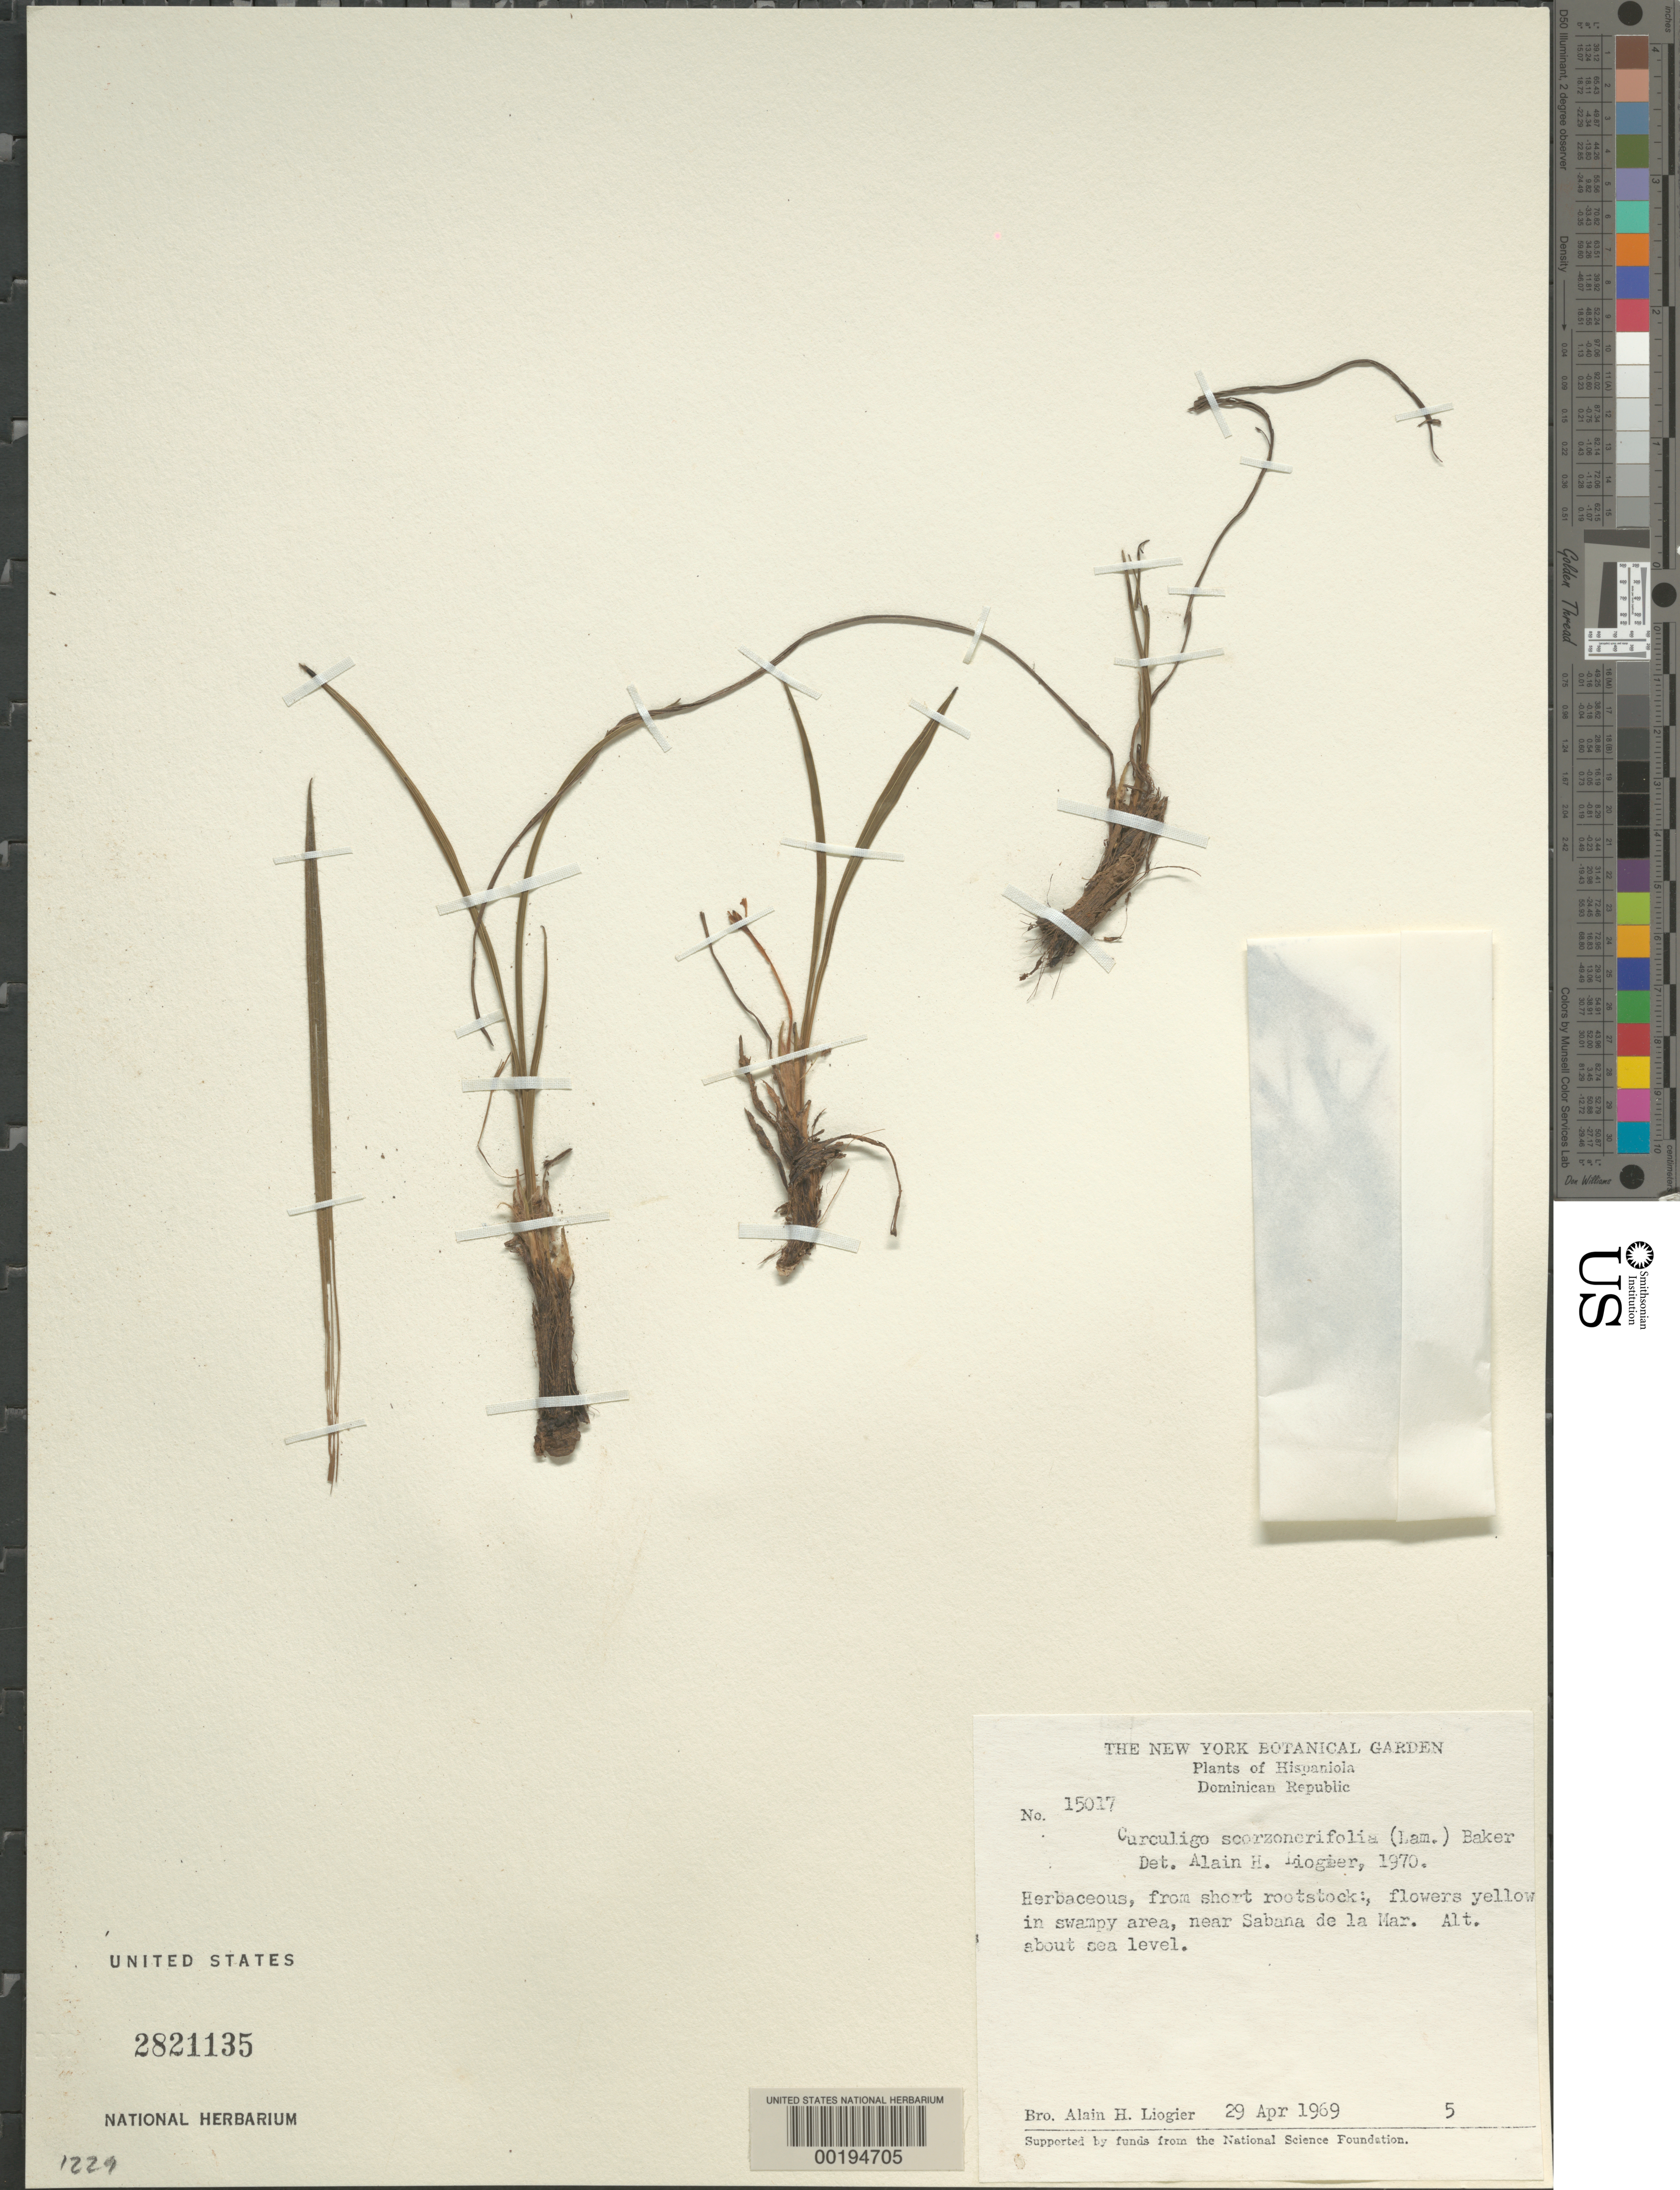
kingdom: Plantae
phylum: Tracheophyta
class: Liliopsida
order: Asparagales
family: Hypoxidaceae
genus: Curculigo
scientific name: Curculigo scorzonerifolia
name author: (Lam.) Baker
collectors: A. H. Liogier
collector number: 15017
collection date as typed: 29 Apr 1969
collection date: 1969-04-29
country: Dominican Republic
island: Hispaniola Island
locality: Near savana de la mar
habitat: In swampy area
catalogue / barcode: US 2821135